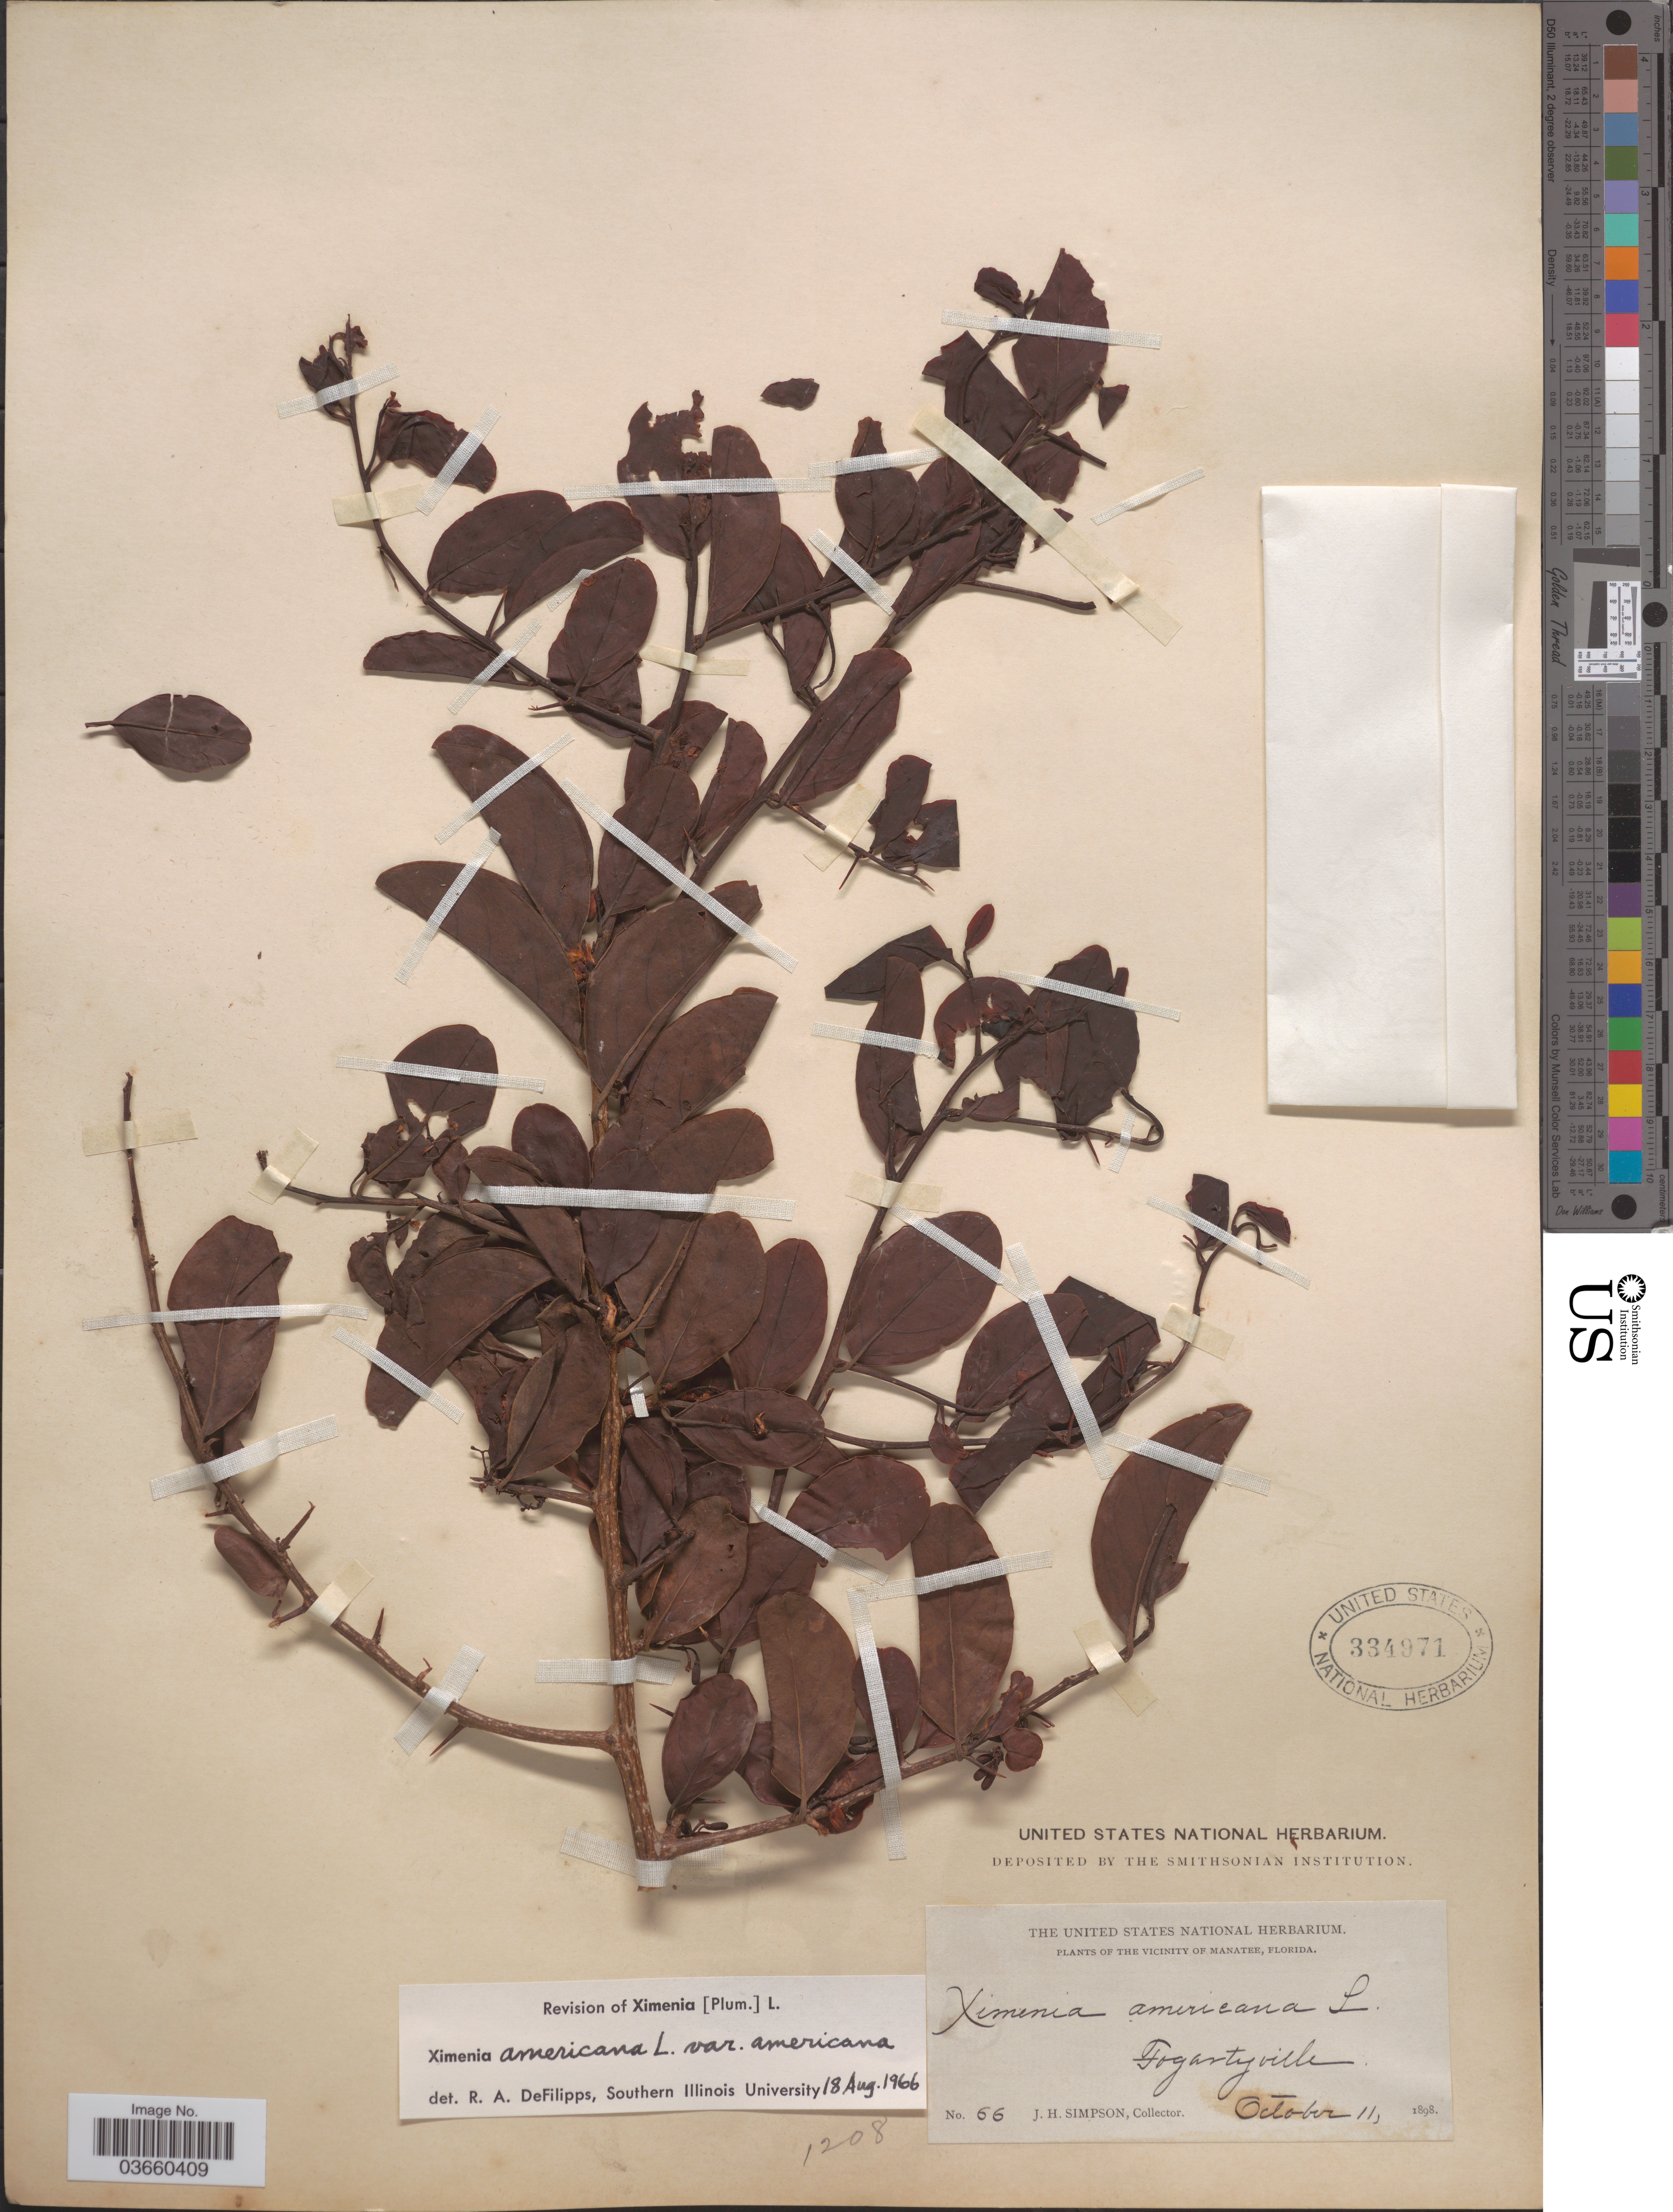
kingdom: Plantae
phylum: Tracheophyta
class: Magnoliopsida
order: Santalales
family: Ximeniaceae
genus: Ximenia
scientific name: Ximenia americana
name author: L.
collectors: J. H. Simpson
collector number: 66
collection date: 1898-10-11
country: United States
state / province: Florida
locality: The Vicinity of Manatee. Fogartyville.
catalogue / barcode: US 334971